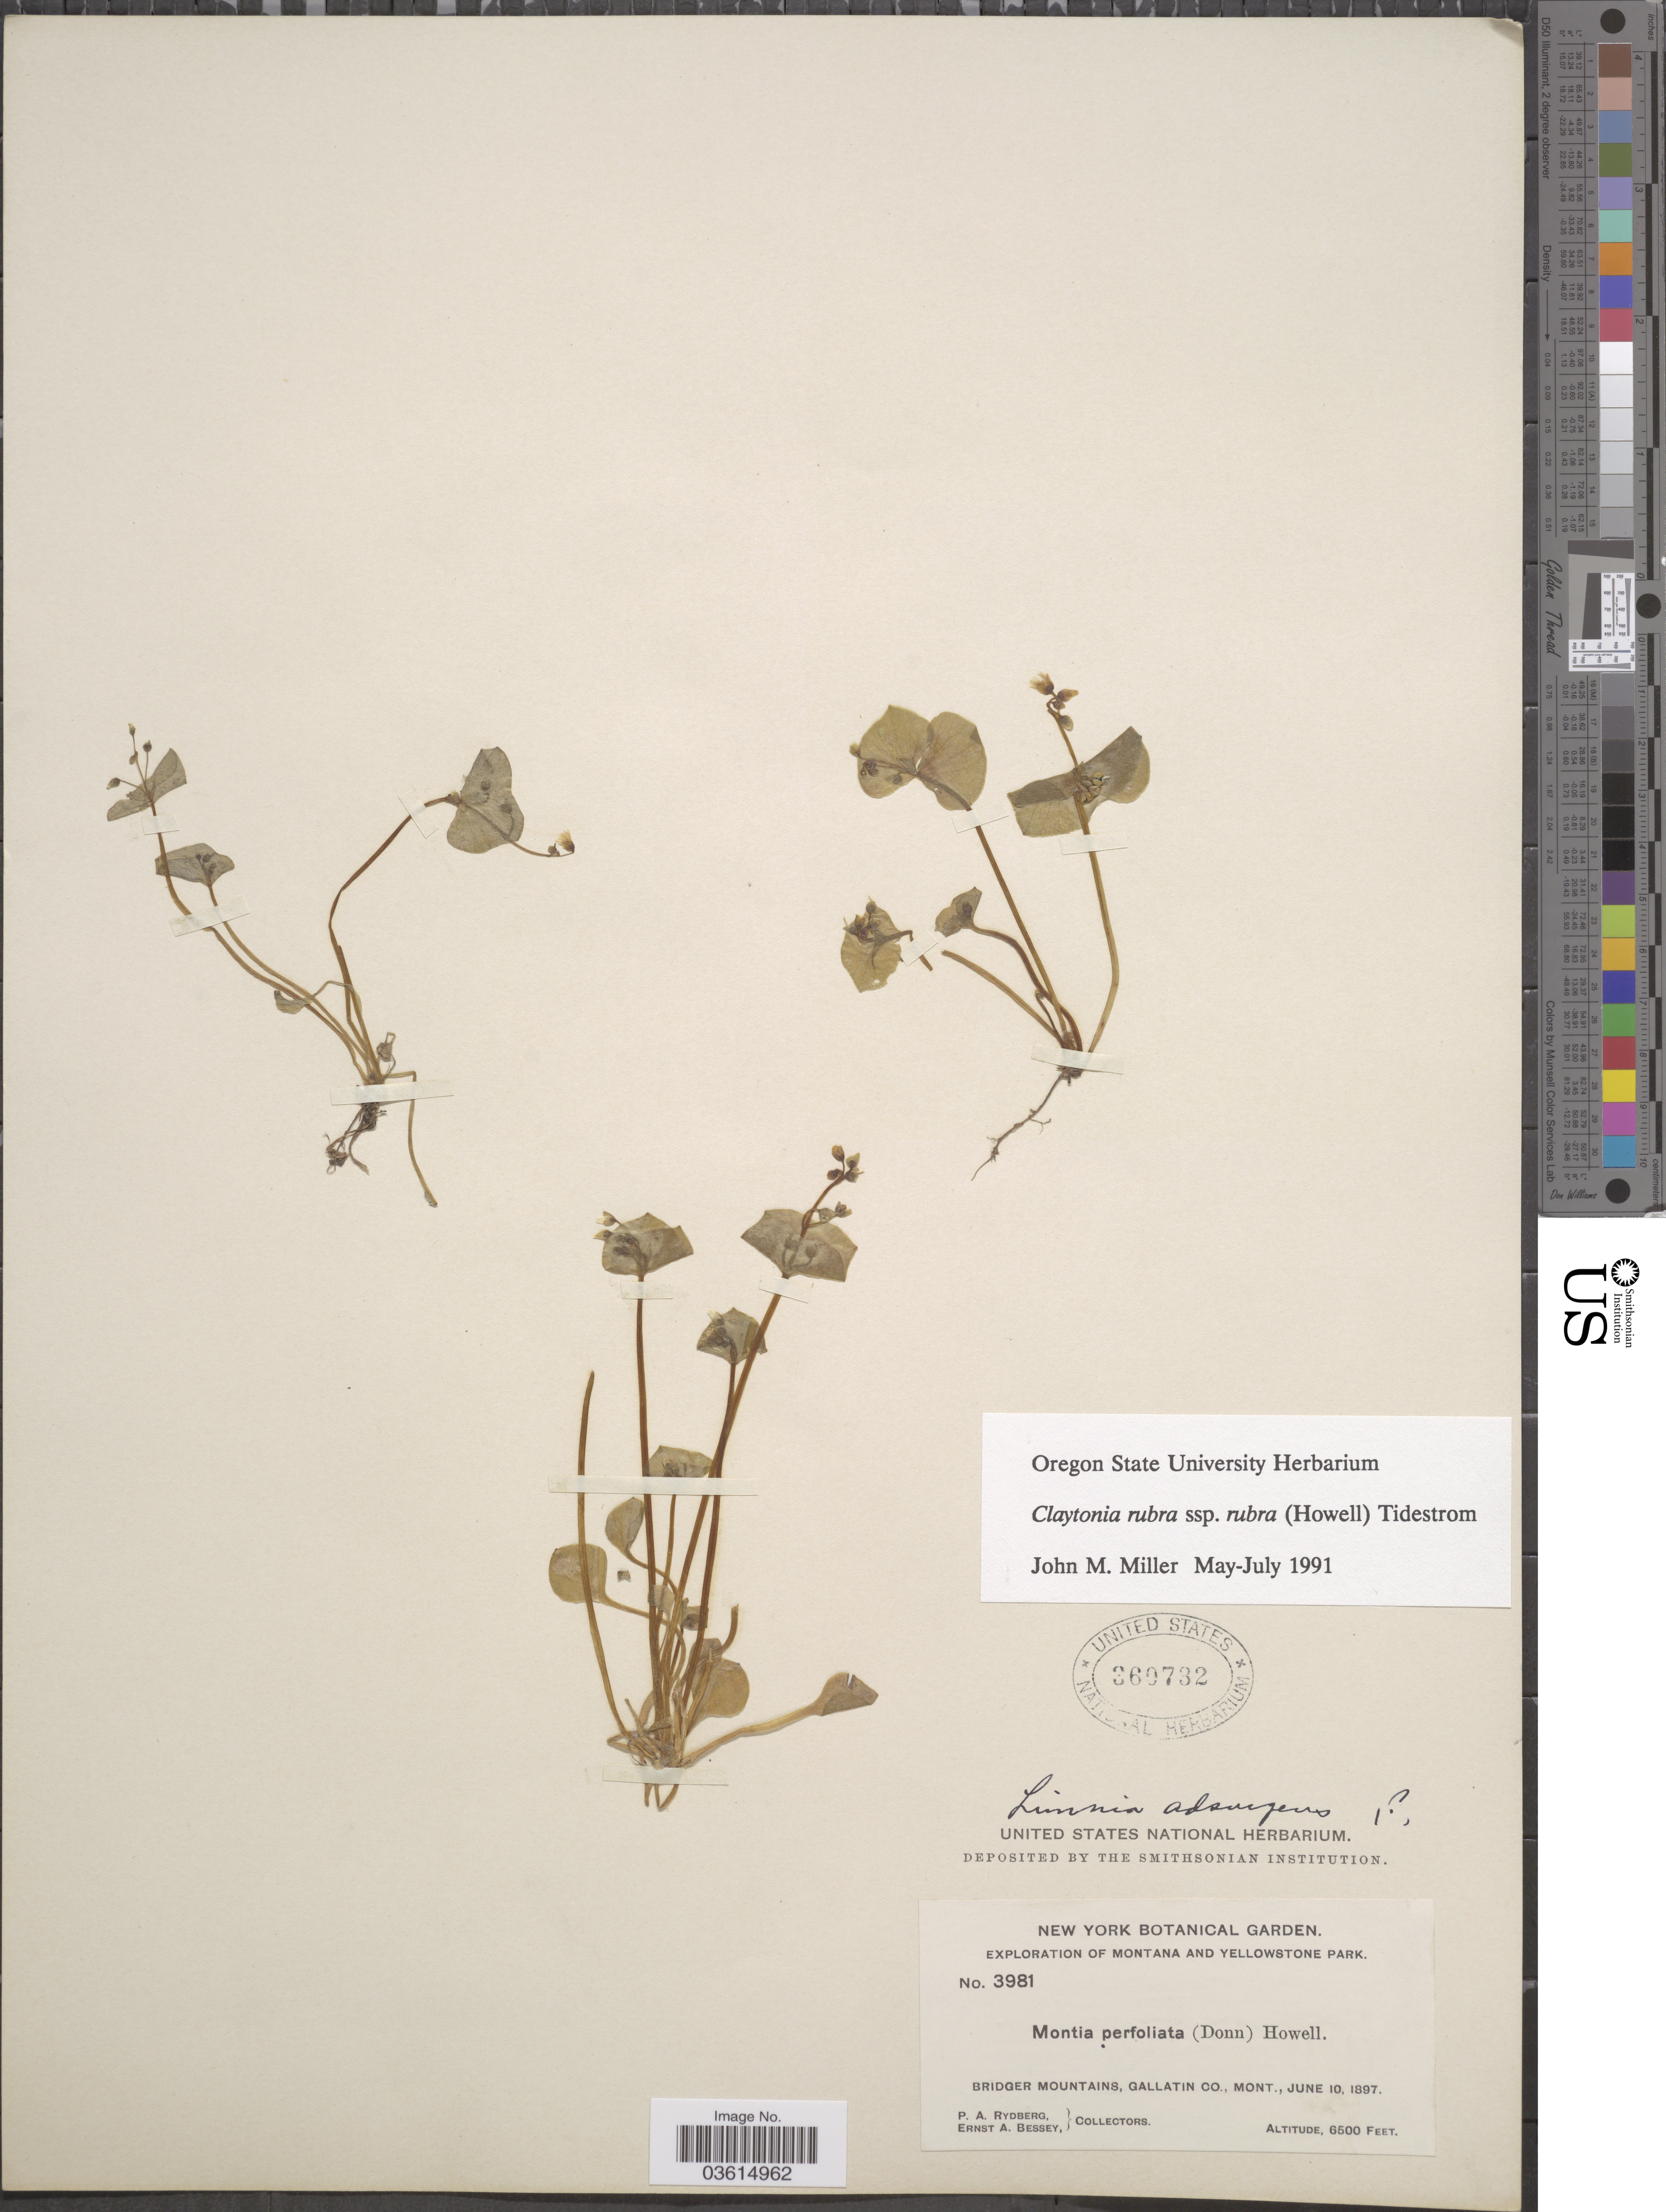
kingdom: Plantae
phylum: Tracheophyta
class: Magnoliopsida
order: Caryophyllales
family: Montiaceae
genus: Claytonia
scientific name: Claytonia rubra subsp. rubra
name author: (Howell) Tidestr.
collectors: P. A. Rydberg & E. A. Bessey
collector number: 3981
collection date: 1897-06-10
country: United States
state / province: Montana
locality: Yellowstone Park. Bridger Mountains, Gallatin Co.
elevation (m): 1981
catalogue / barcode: US 360732